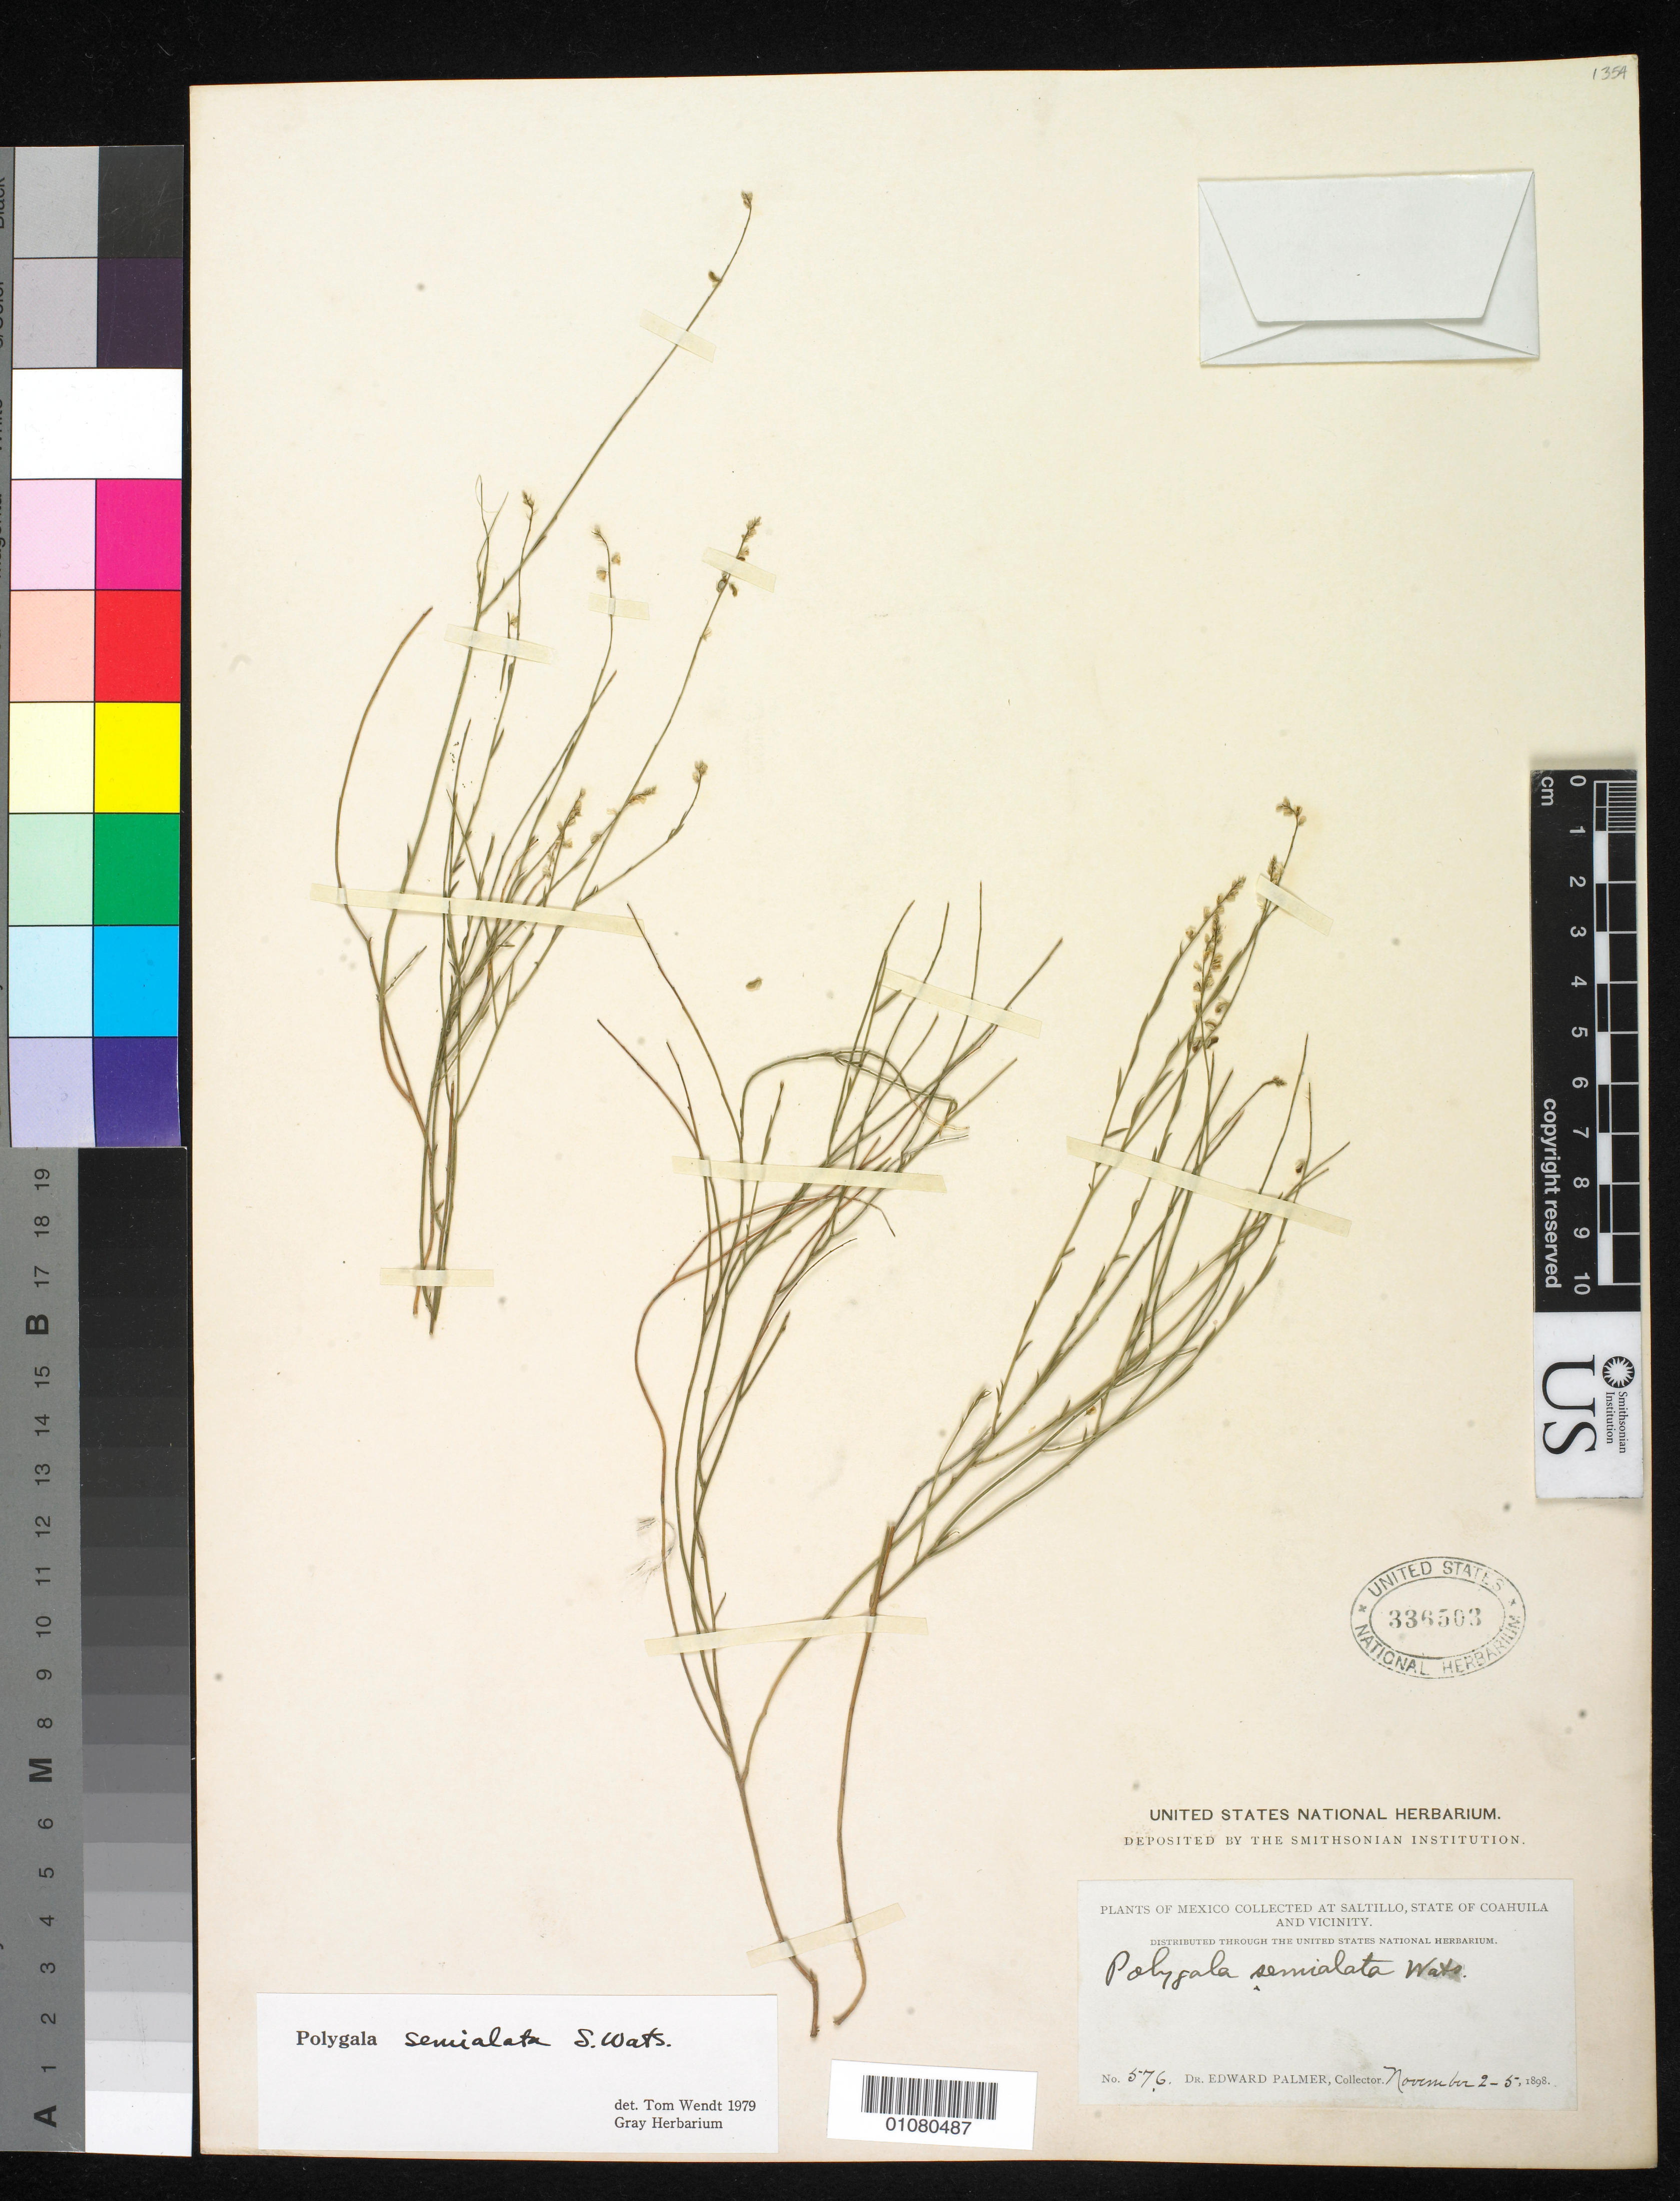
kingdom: Plantae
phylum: Tracheophyta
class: Magnoliopsida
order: Fabales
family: Polygalaceae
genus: Polygala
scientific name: Polygala semialata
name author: S. Watson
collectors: E. Palmer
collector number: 576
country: Mexico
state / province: Coahuila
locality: Saltillo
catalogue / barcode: US 336503